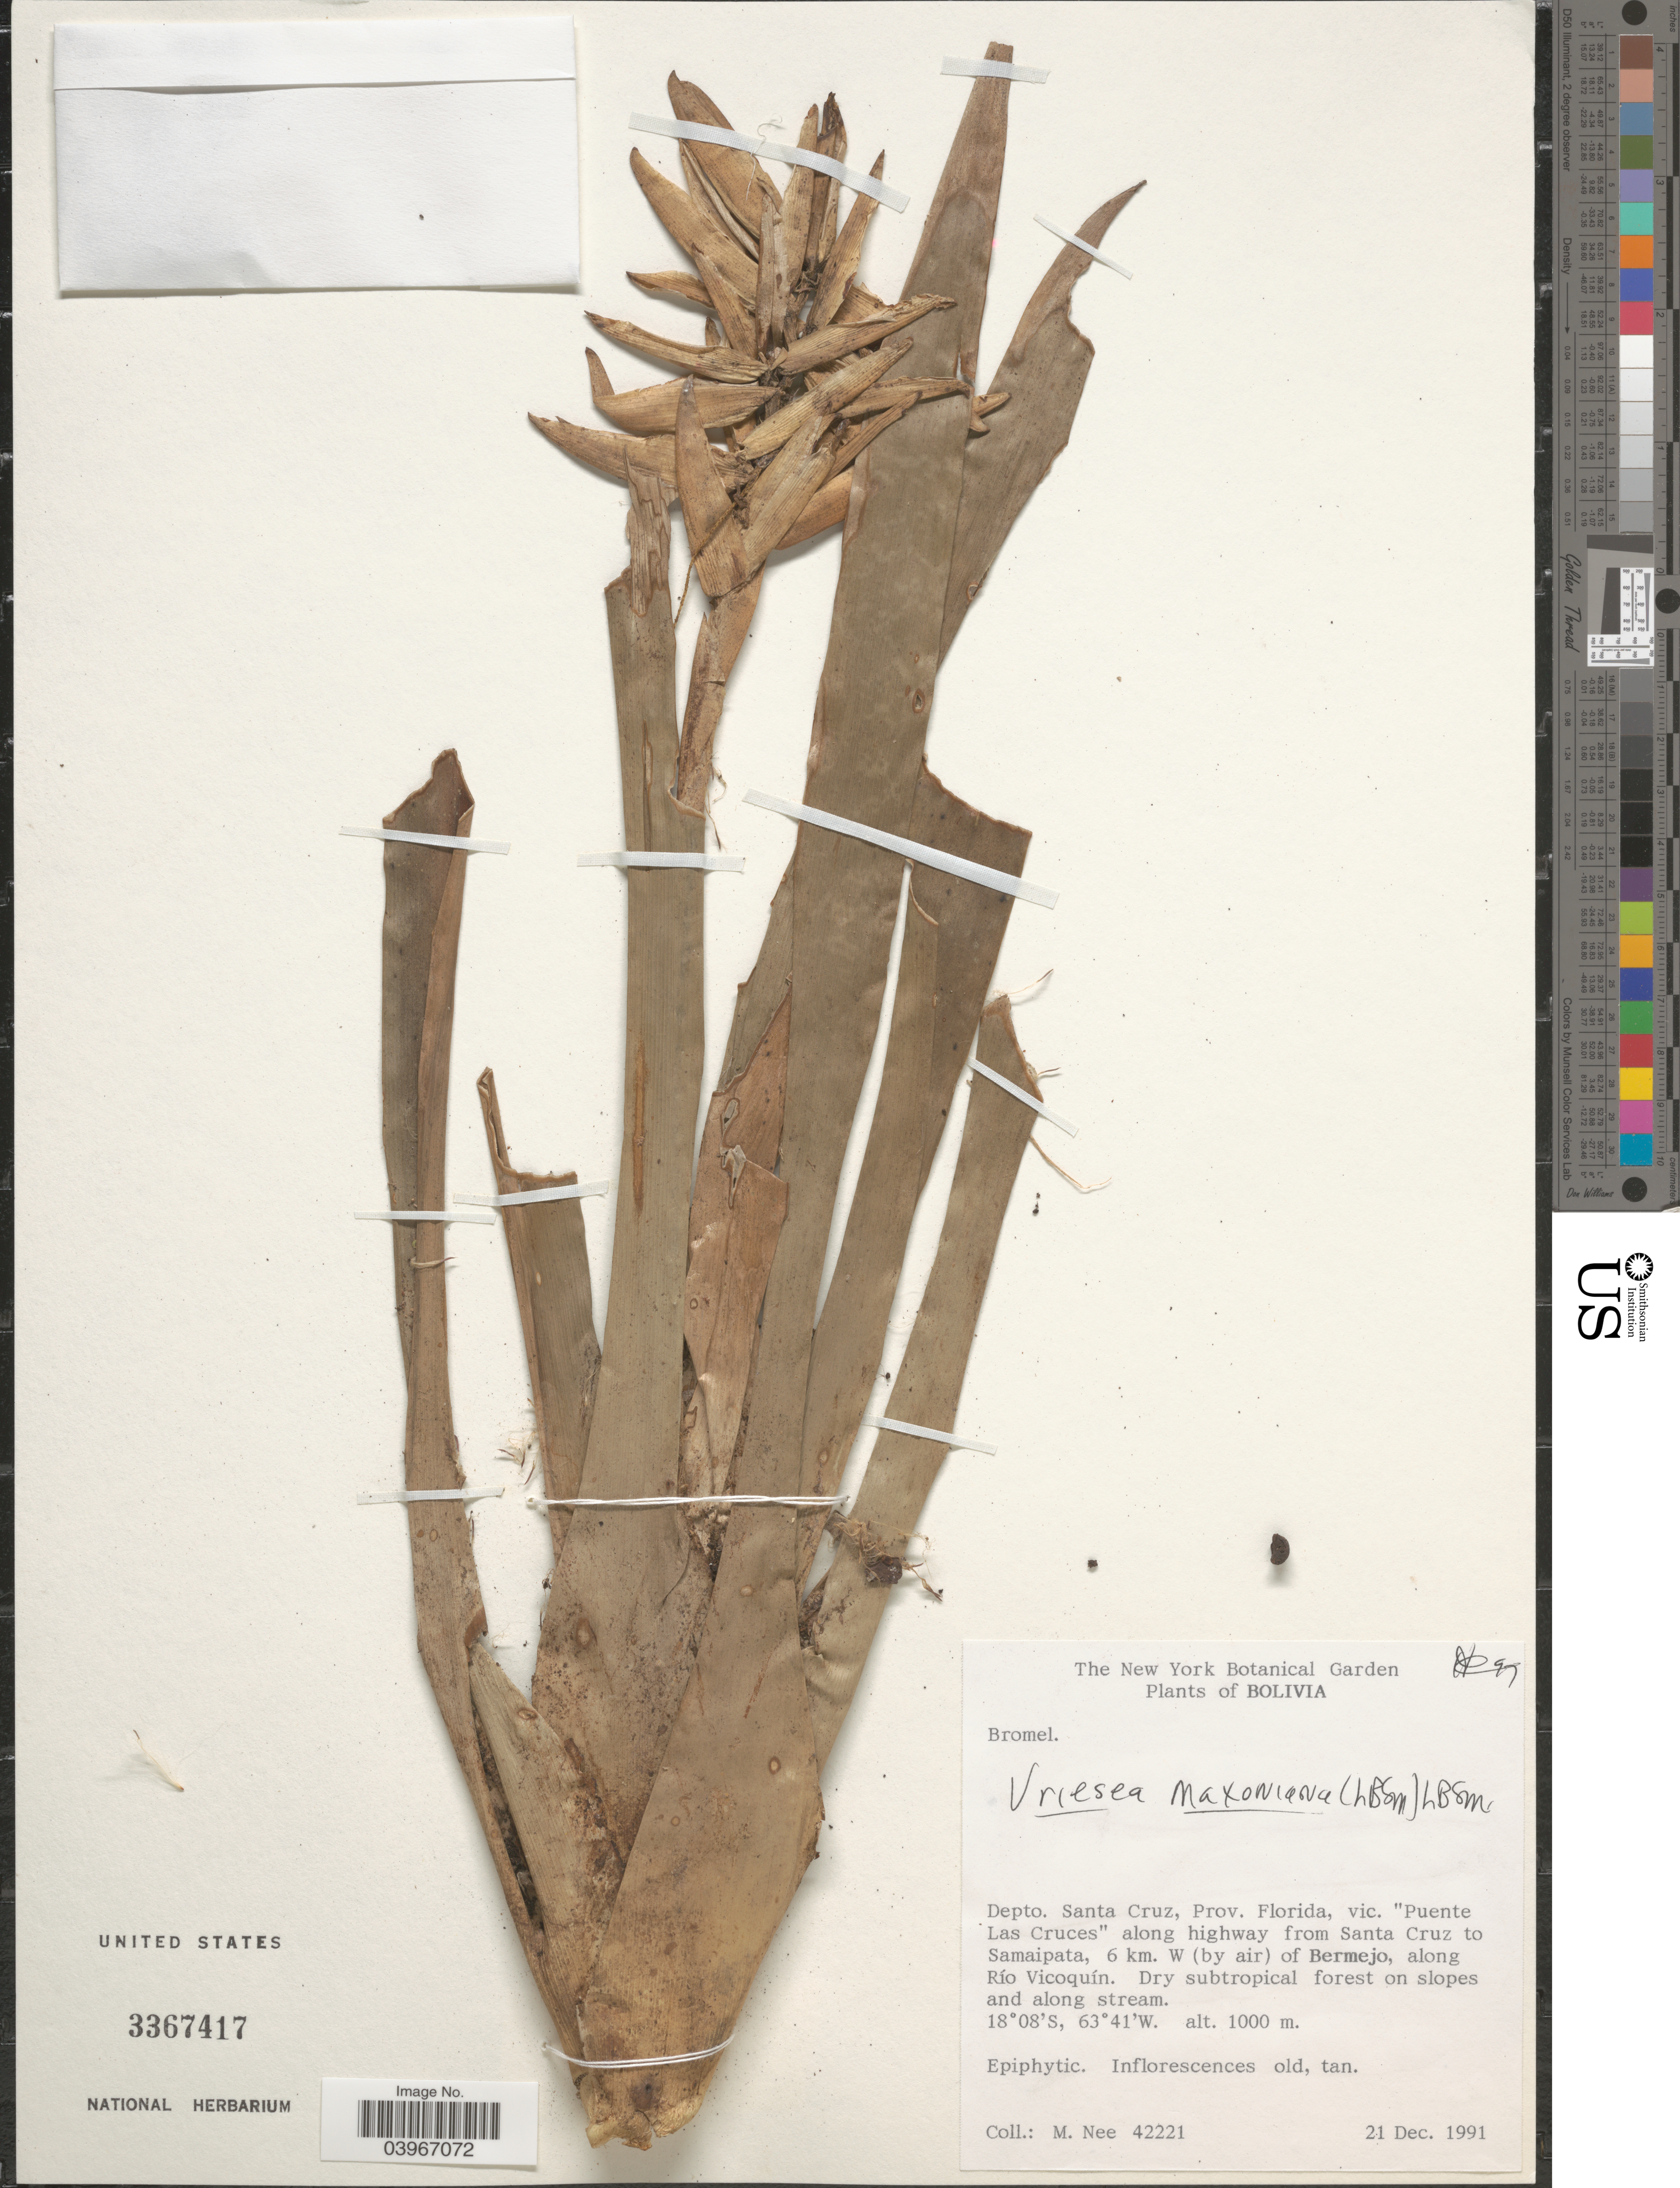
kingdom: Plantae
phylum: Tracheophyta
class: Liliopsida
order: Poales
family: Bromeliaceae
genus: Vriesea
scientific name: Vriesea maxoniana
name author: (L.B. Sm.) L.B. Sm.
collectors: M. Nee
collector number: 42221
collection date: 1991-12-21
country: Bolivia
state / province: Santa Cruz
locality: Depto. Santa Cruz, Prov. Florida, vic. "Puente Las Cruces" along highway from Santa Cruz to Samaipata, 6 km. W (by air) of Bermejo, along Río Vicoquín.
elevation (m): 1000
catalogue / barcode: US 3367417